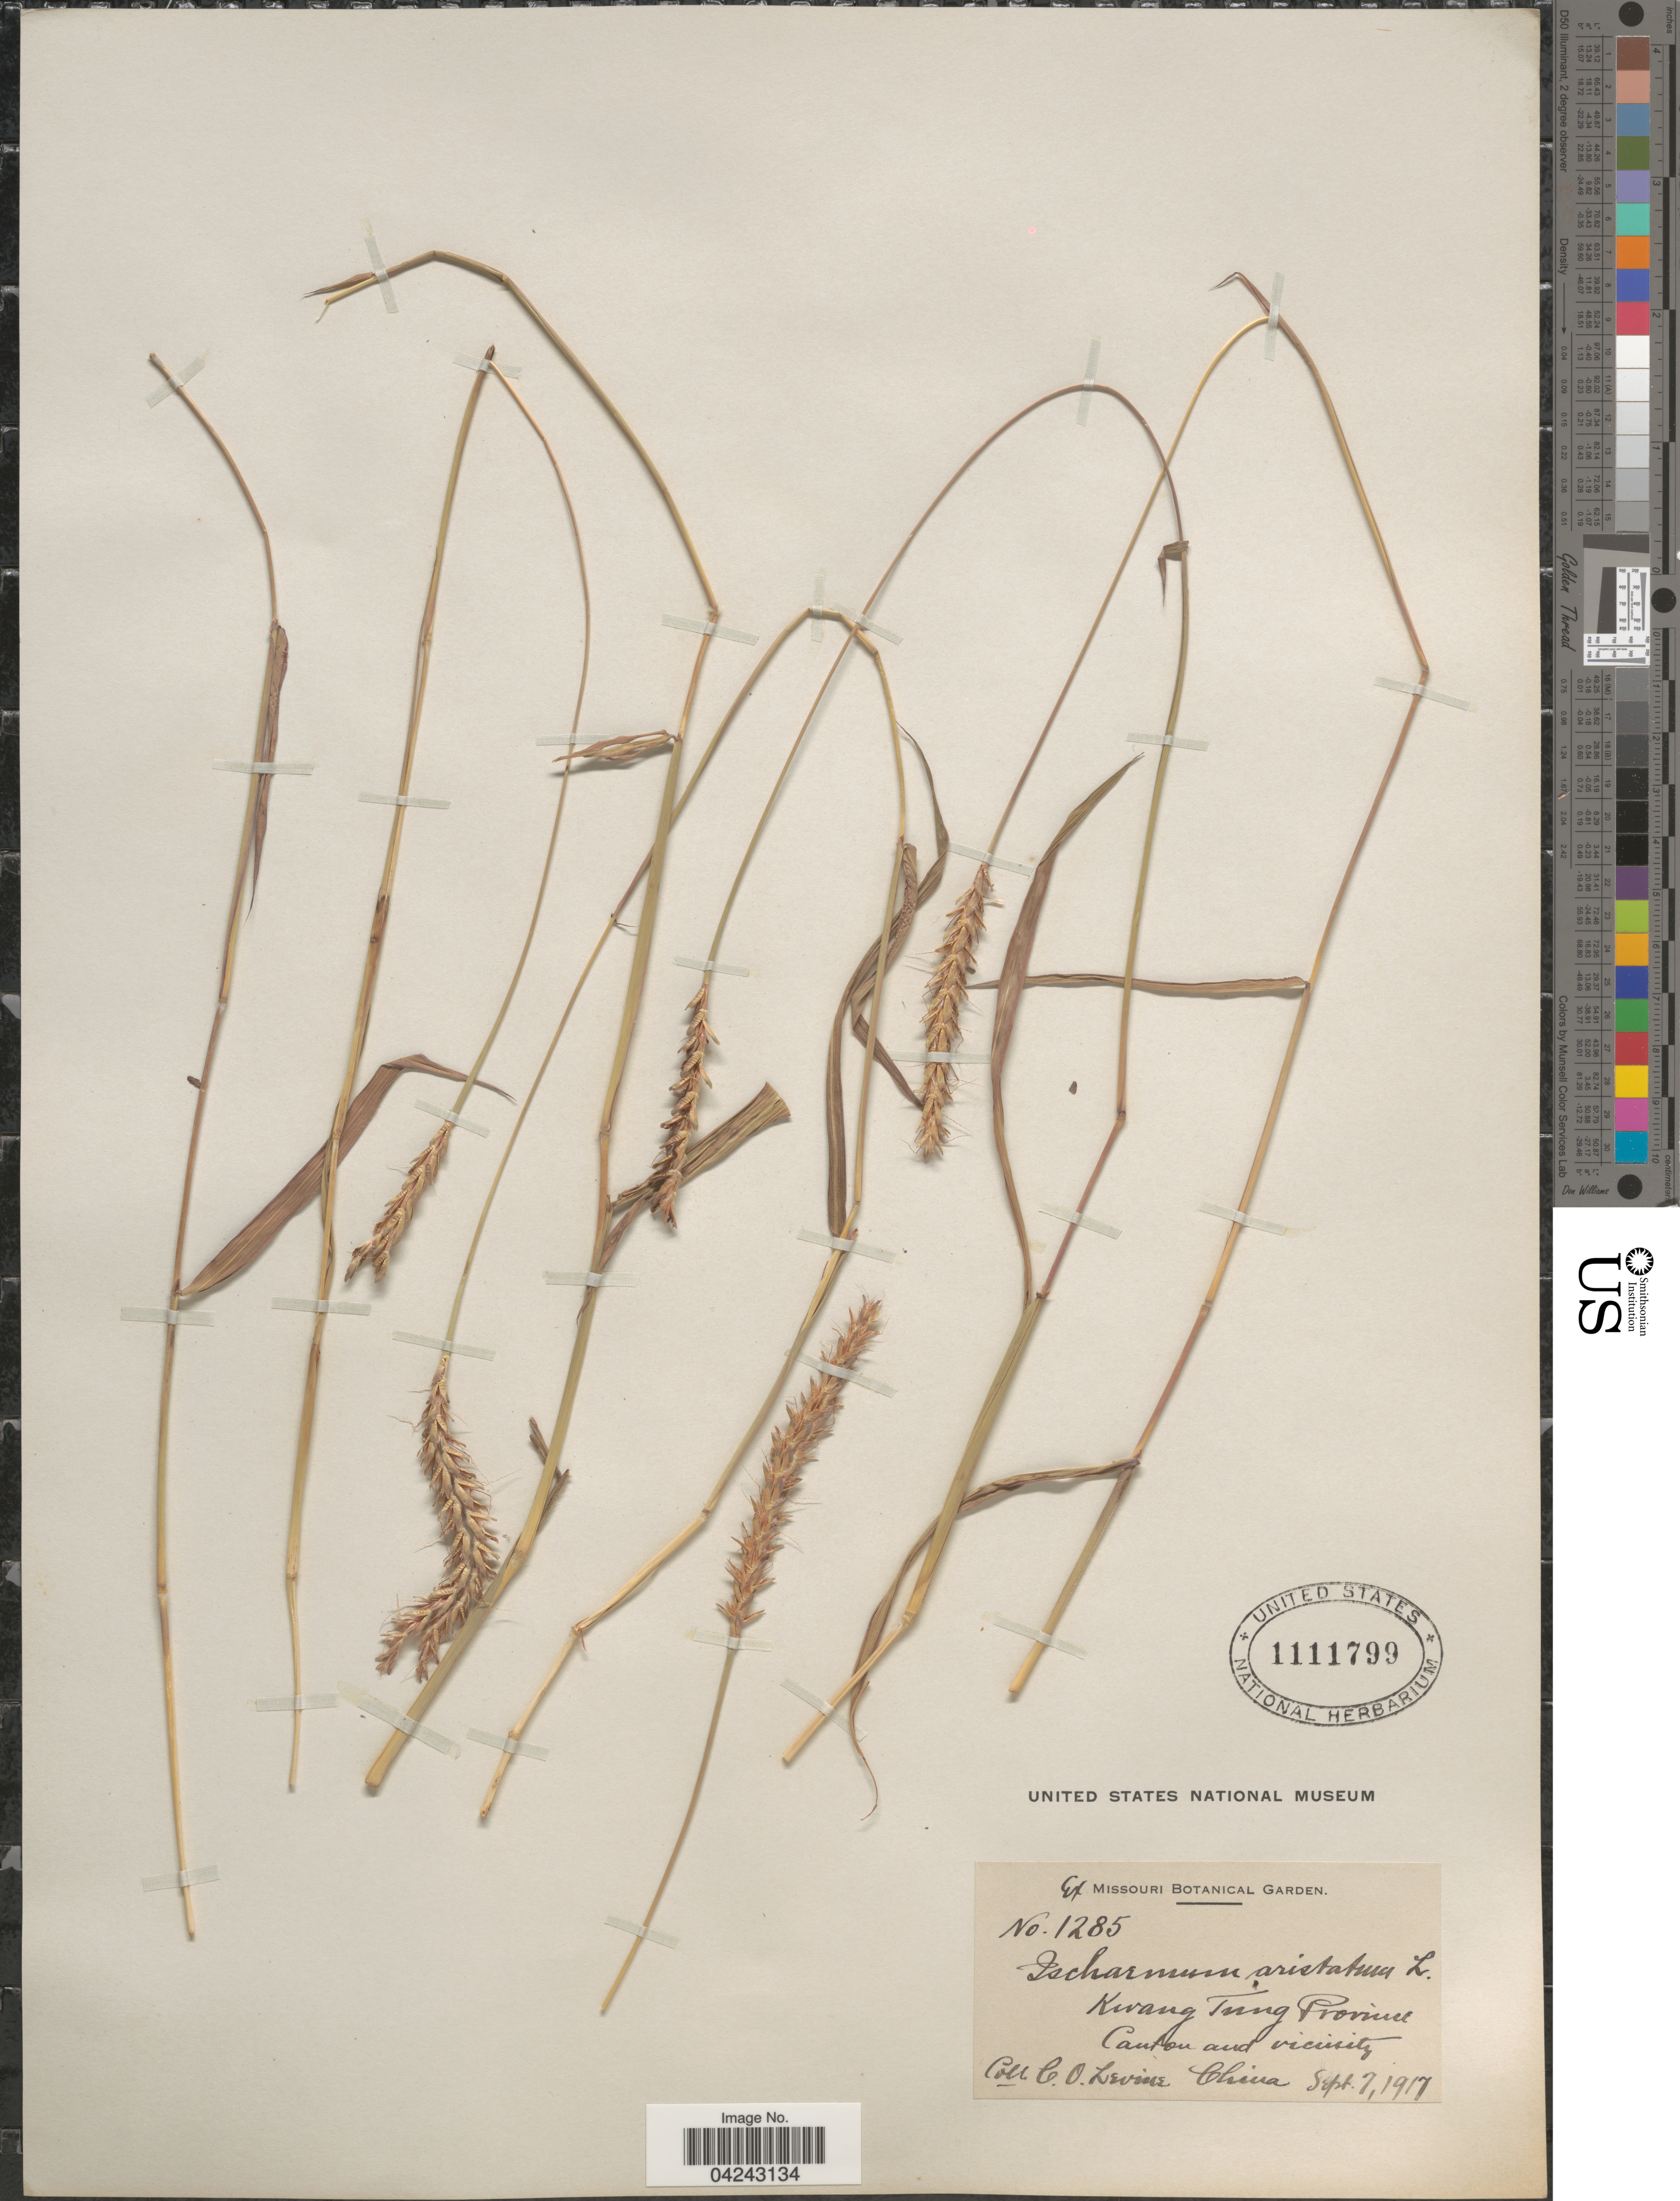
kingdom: Plantae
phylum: Tracheophyta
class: Liliopsida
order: Poales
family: Poaceae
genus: Ischaemum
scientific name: Ischaemum aristatum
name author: L.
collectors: C. O. Levine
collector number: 1285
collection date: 1917-09-07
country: China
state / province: Guangdong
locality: Kwang Tung Province. Canton and vicinity.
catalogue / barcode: US 1111799